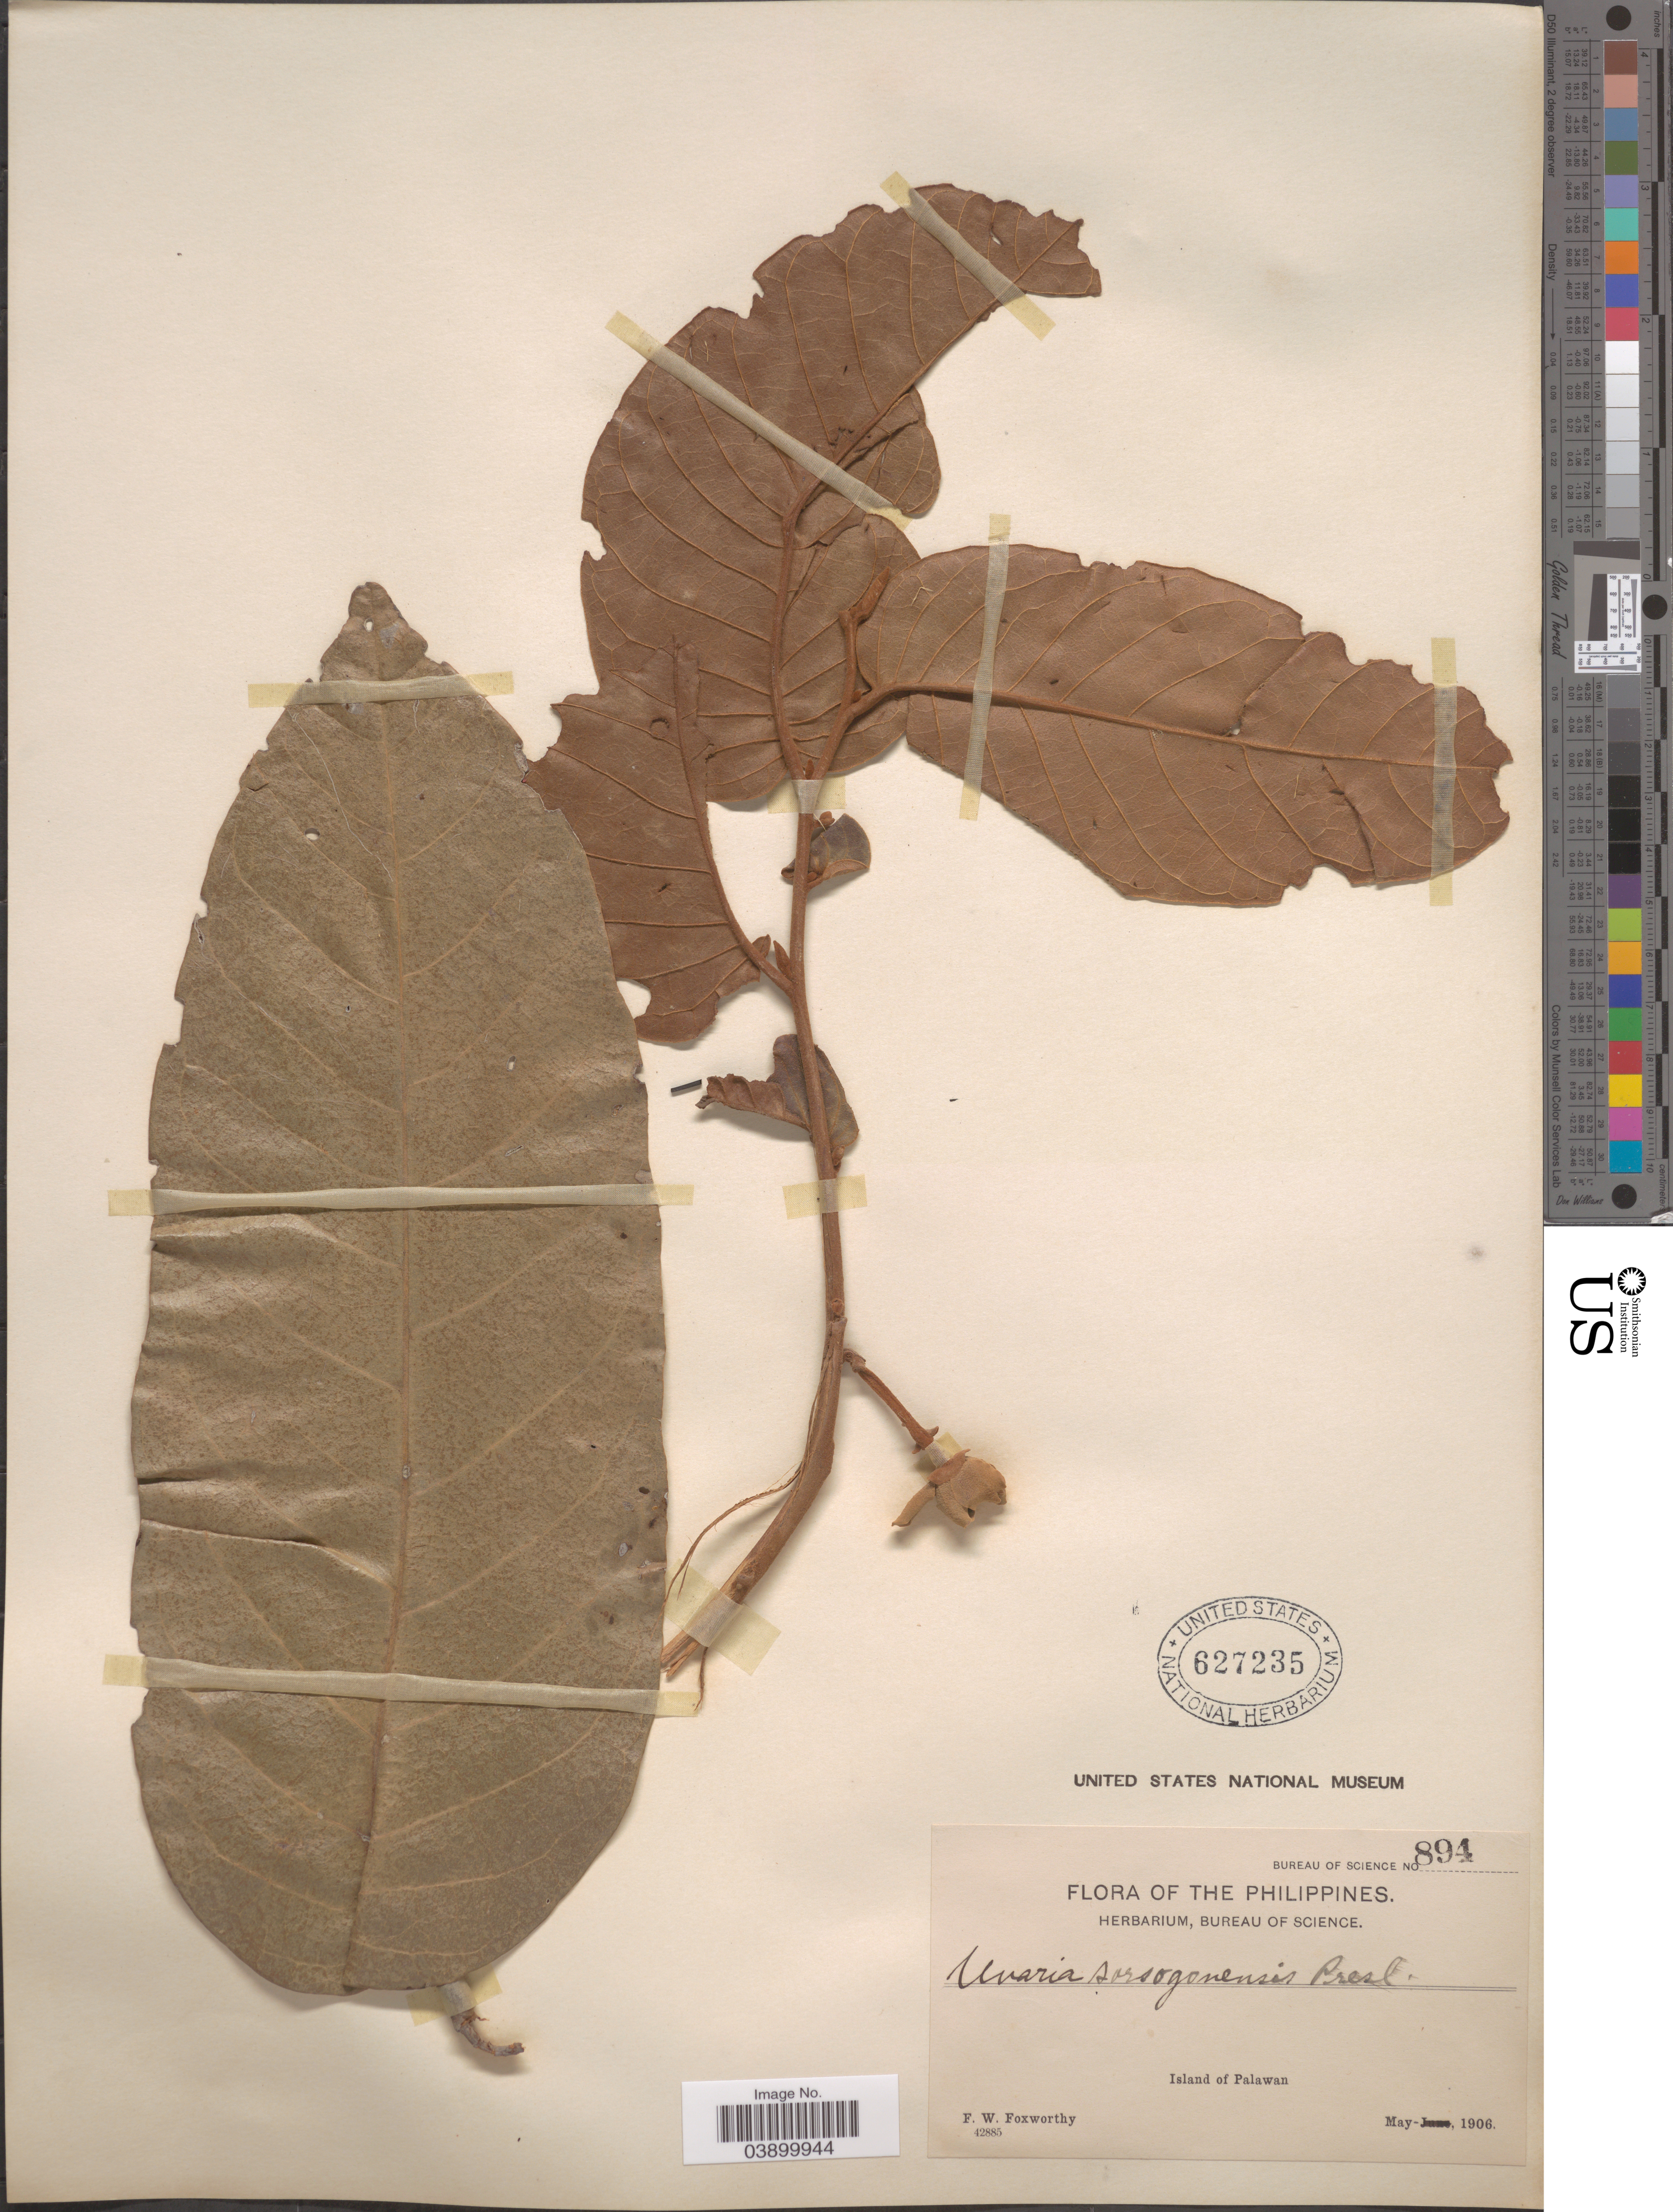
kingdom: Plantae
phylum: Tracheophyta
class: Magnoliopsida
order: Magnoliales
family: Annonaceae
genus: Uvaria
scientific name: Uvaria sorzogonensis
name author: C. Presl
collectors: F. W. Foxworthy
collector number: Bureau of Science 894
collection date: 1906-05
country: Philippines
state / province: Mimaropa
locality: Island of Palawan.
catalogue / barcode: US 627235